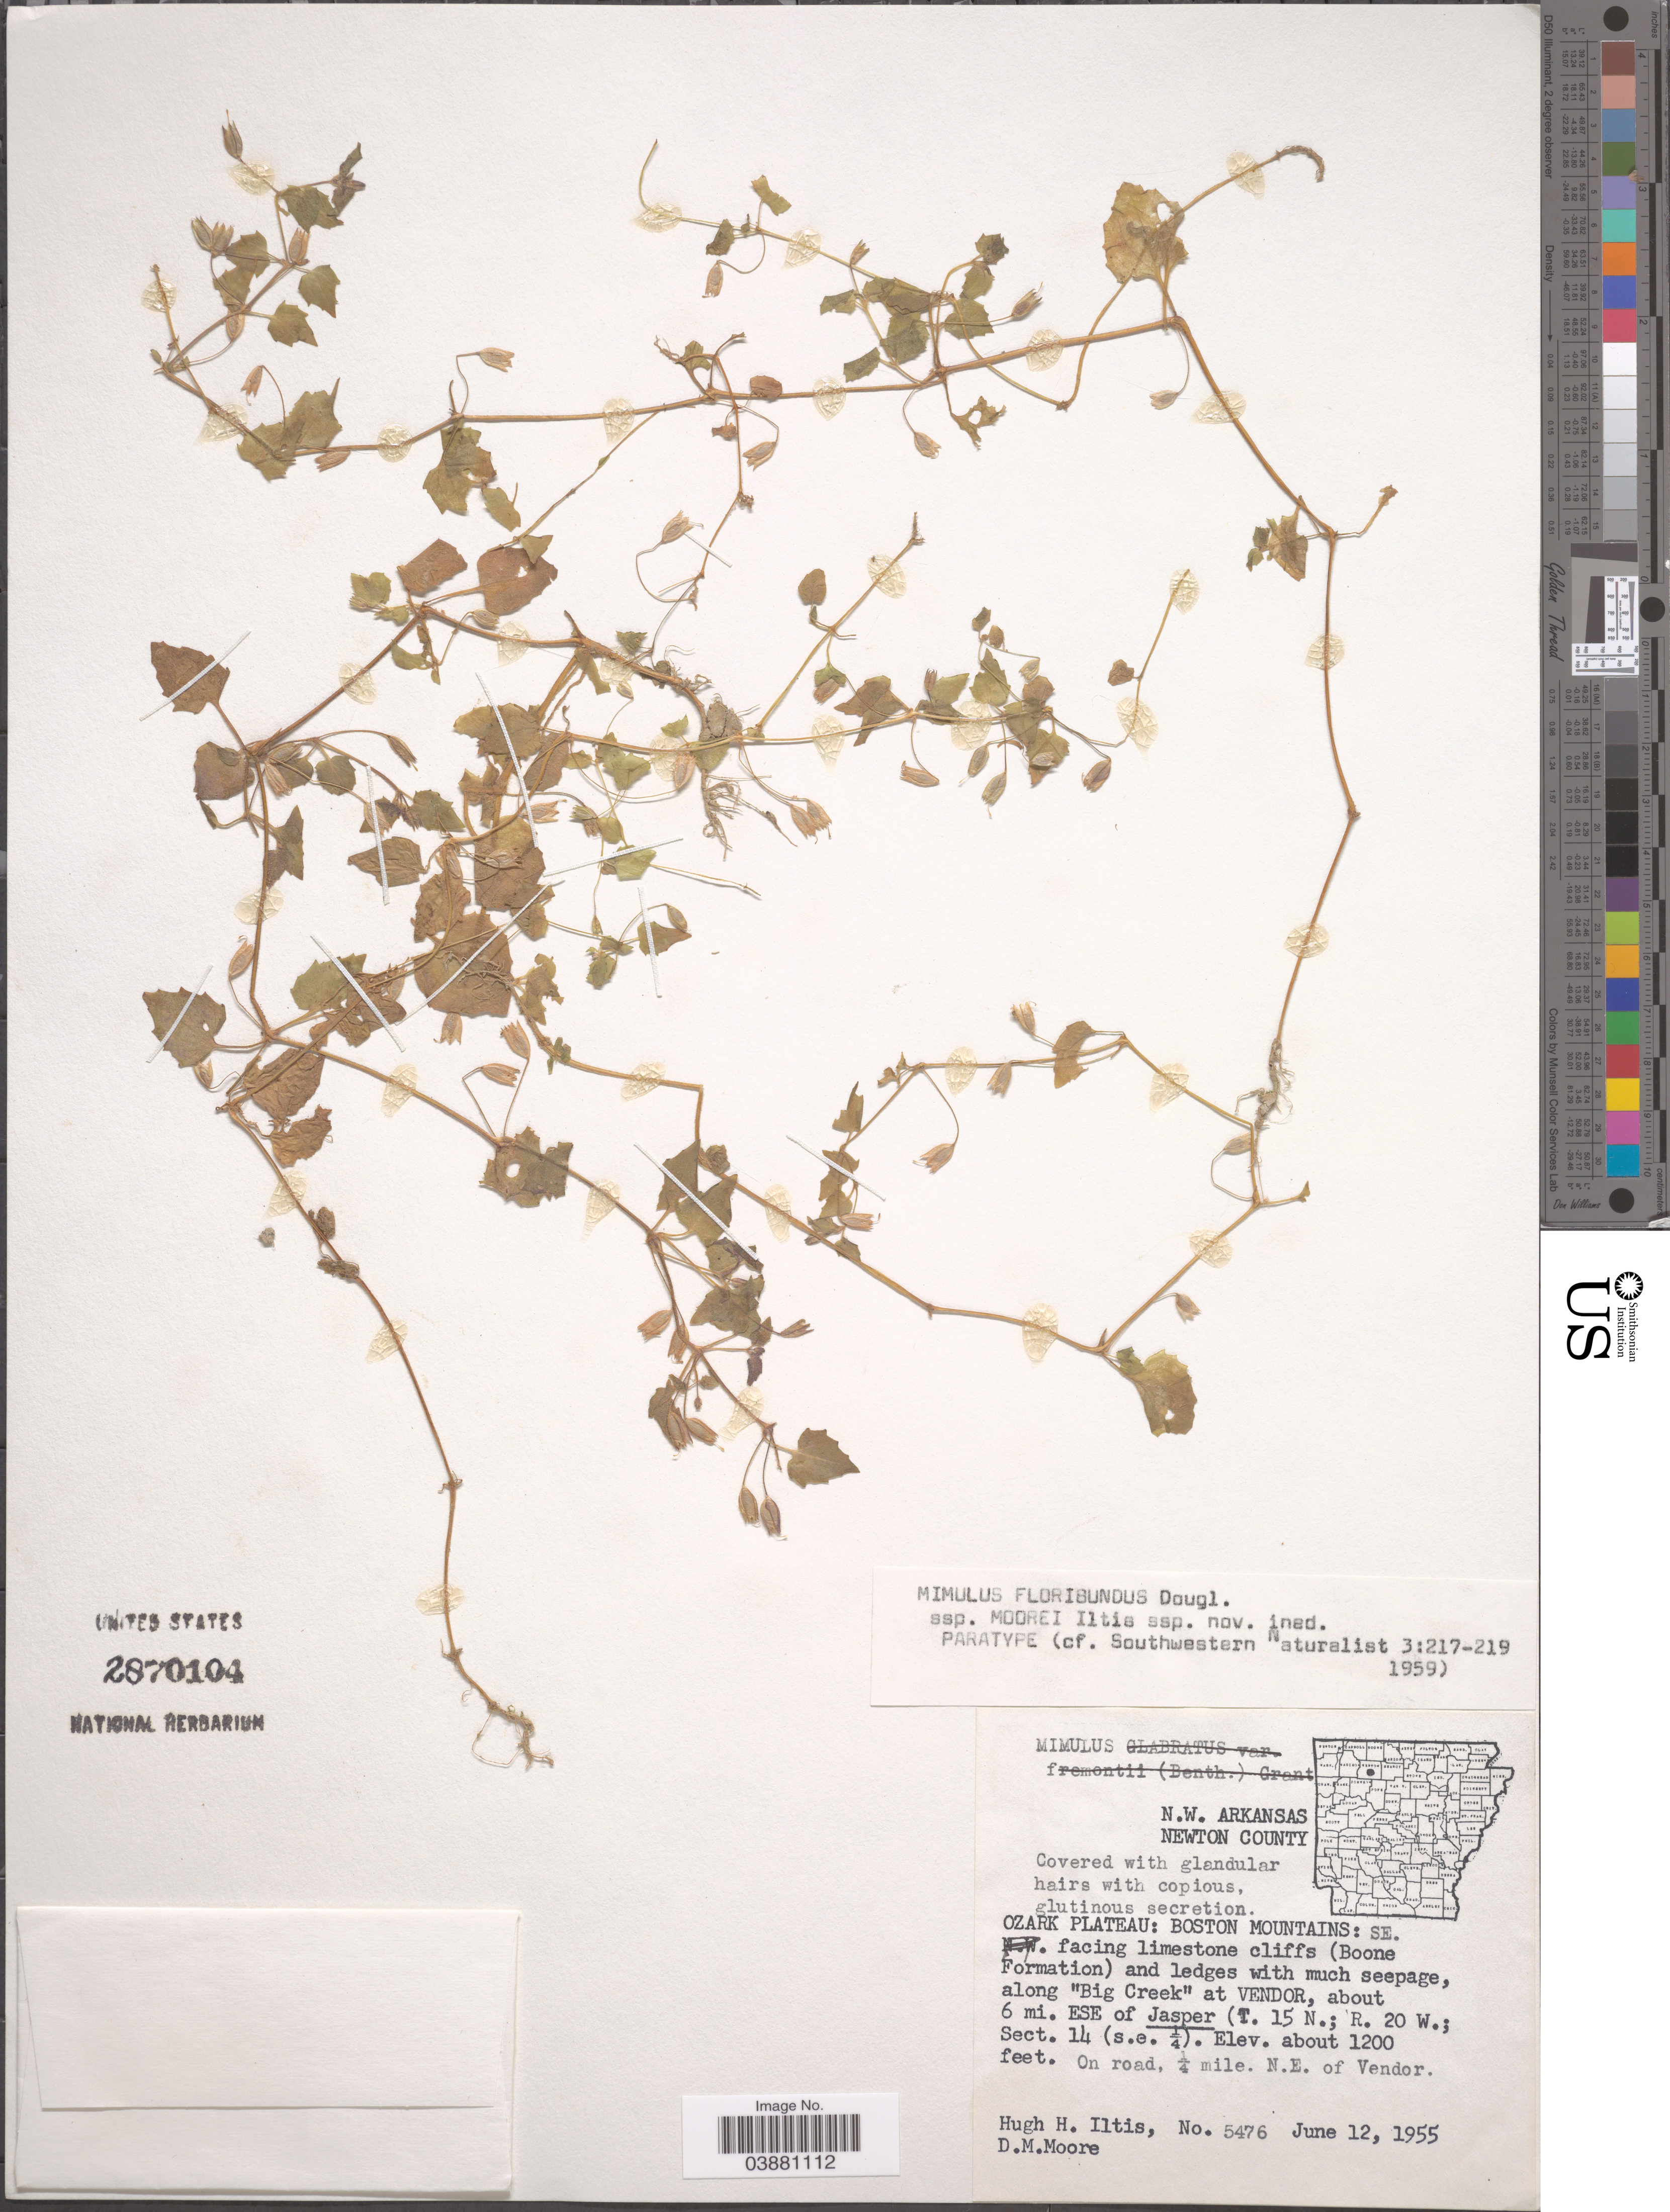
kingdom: Plantae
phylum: Tracheophyta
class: Magnoliopsida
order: Lamiales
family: Phrymaceae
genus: Mimulus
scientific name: Mimulus floribundus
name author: Douglas ex Lindl.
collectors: H. H. Iltis & D. Moore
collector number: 5476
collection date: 1955-06-12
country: United States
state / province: Arkansas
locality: N.W. Arkansas. Newton County. Ozark Plateau: Boston Mountains: SE. facing limestone cliffs (Boone Formation) along "Big Creek" at Vendor, about 6 mi. ESE of Jasper (T. 15 N.; R. 20 W.; Sect. 14 (s.e. ¼). On road, ¼ mile. N.E. of Vendor.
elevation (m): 366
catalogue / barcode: US 2870104